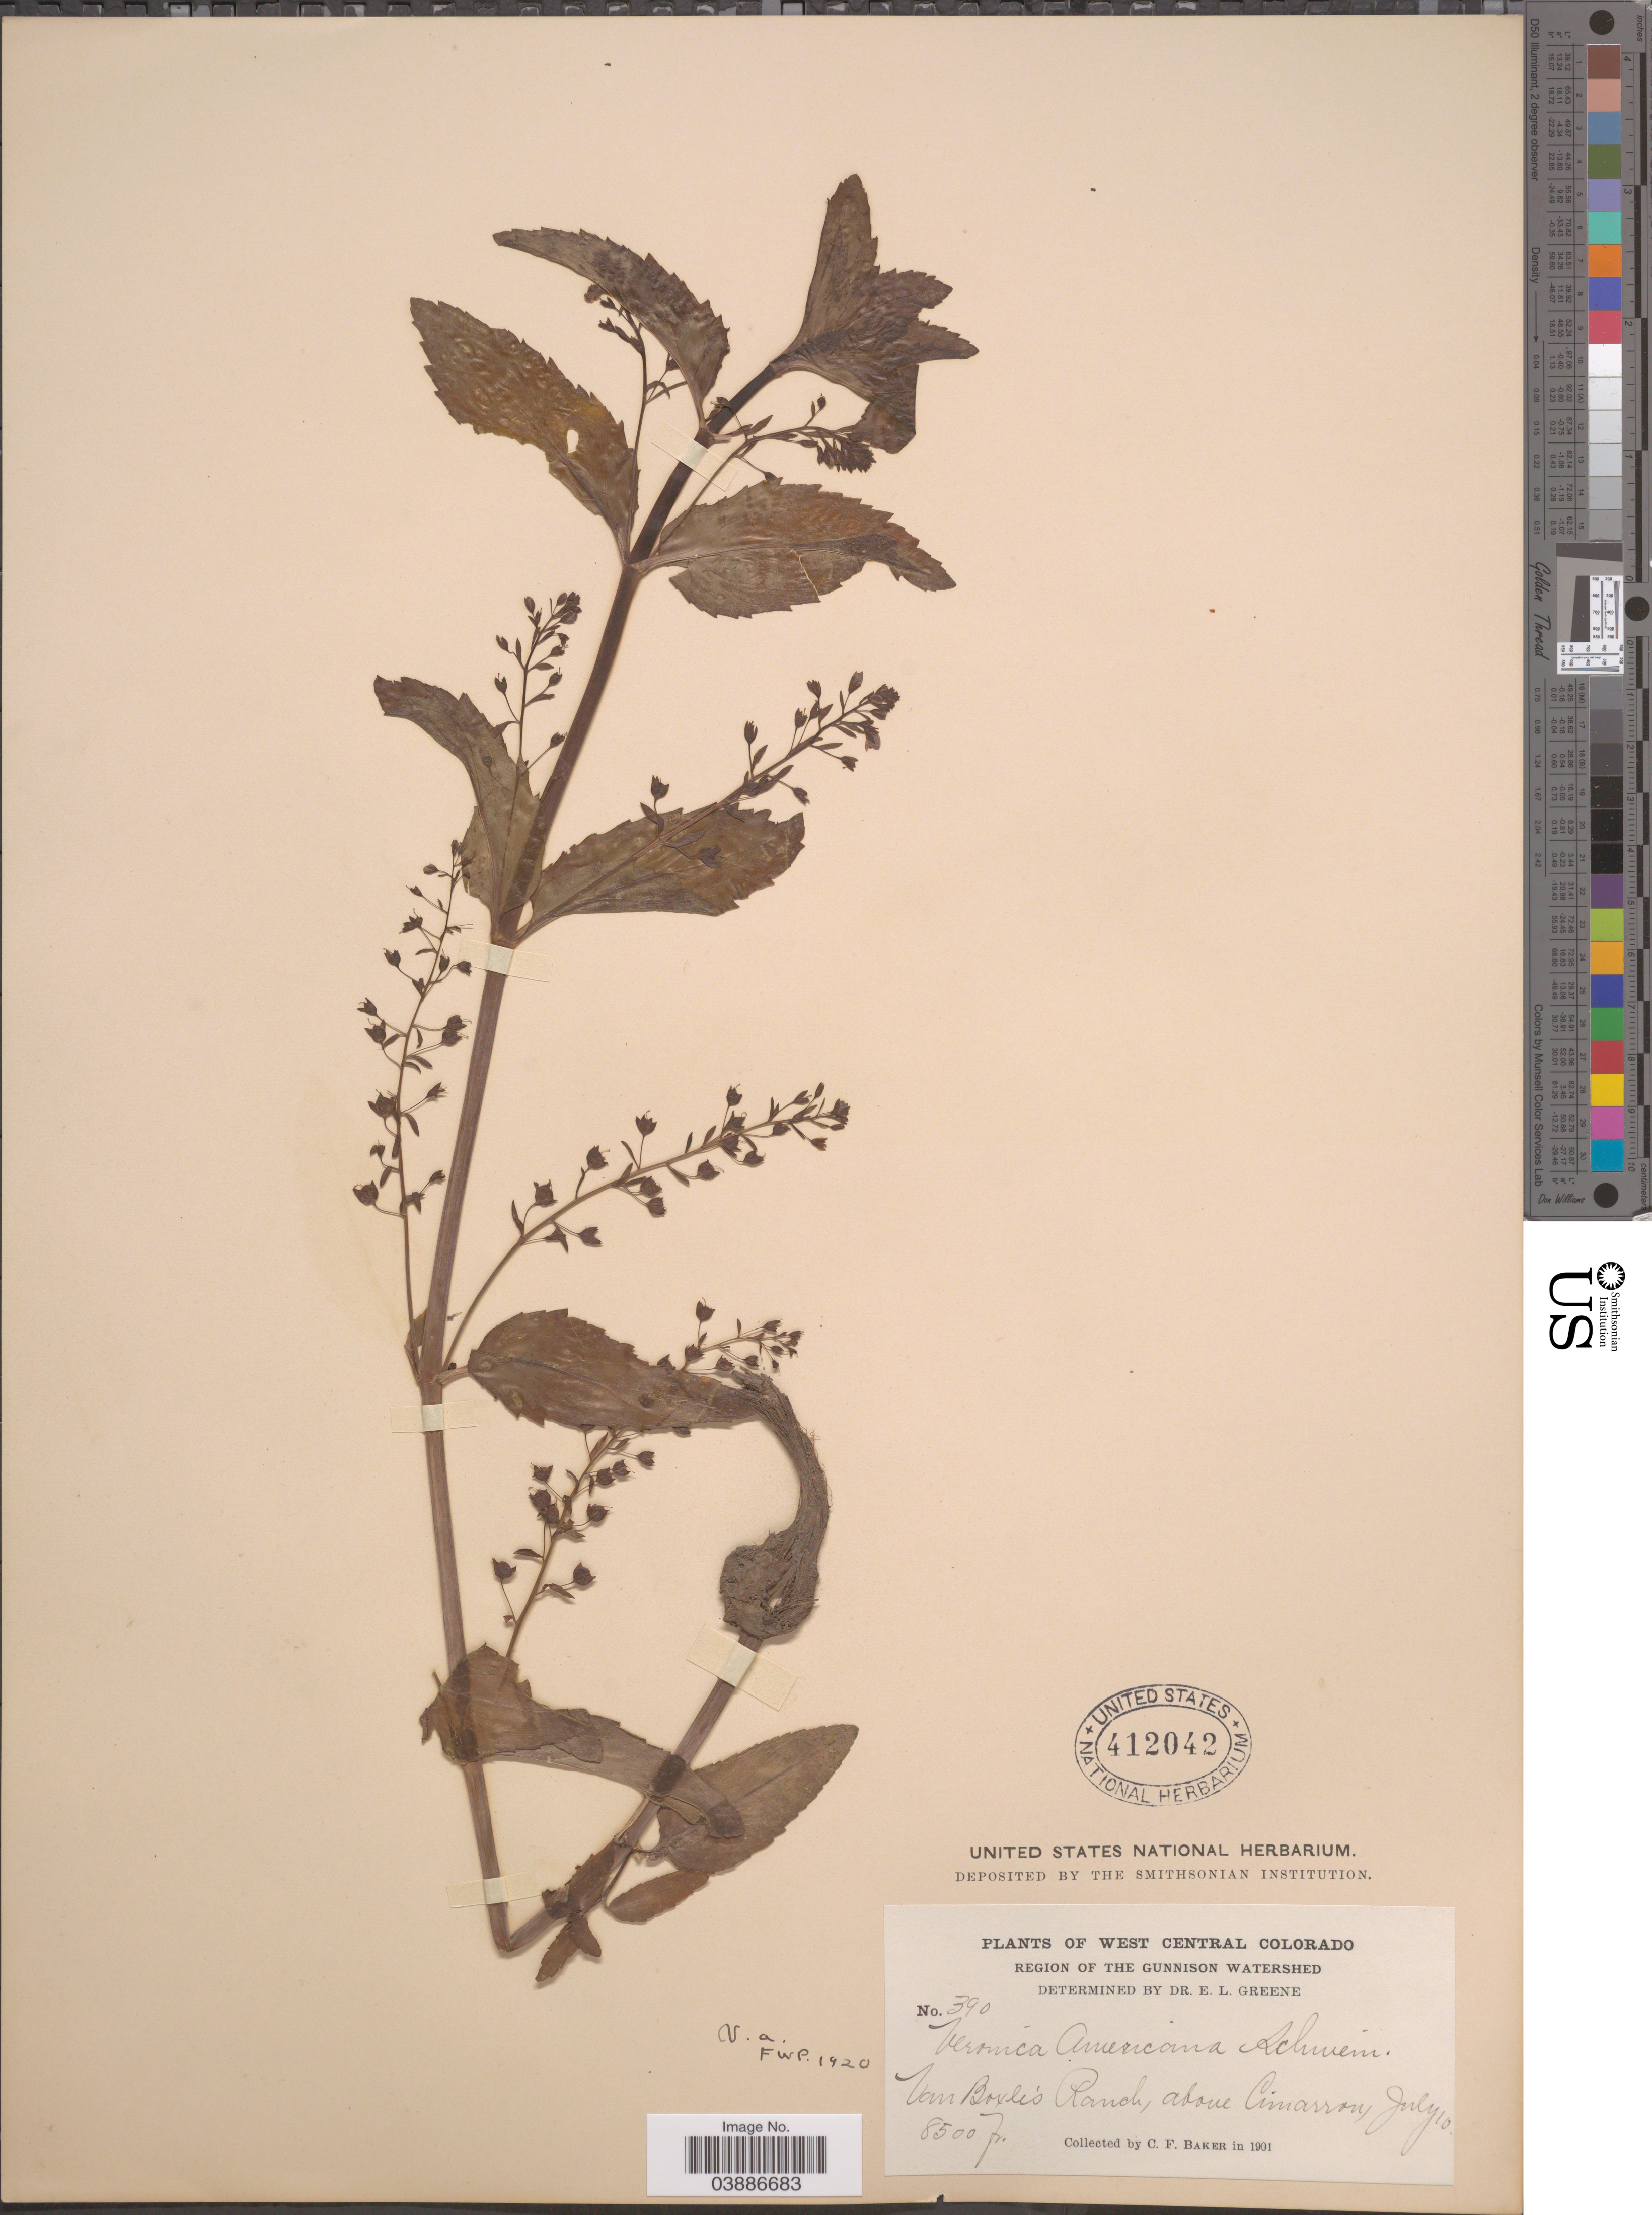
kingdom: Plantae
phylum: Tracheophyta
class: Magnoliopsida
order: Lamiales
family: Plantaginaceae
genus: Veronica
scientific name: Veronica americana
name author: Schwein. ex Benth.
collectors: C. F. Baker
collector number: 390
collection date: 1901-07-10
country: United States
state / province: Colorado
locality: West Central Colorado. Region of the Gunnison Watershed. Van Boxli's Ranch, above Cimarron.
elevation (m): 2591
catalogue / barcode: US 412042